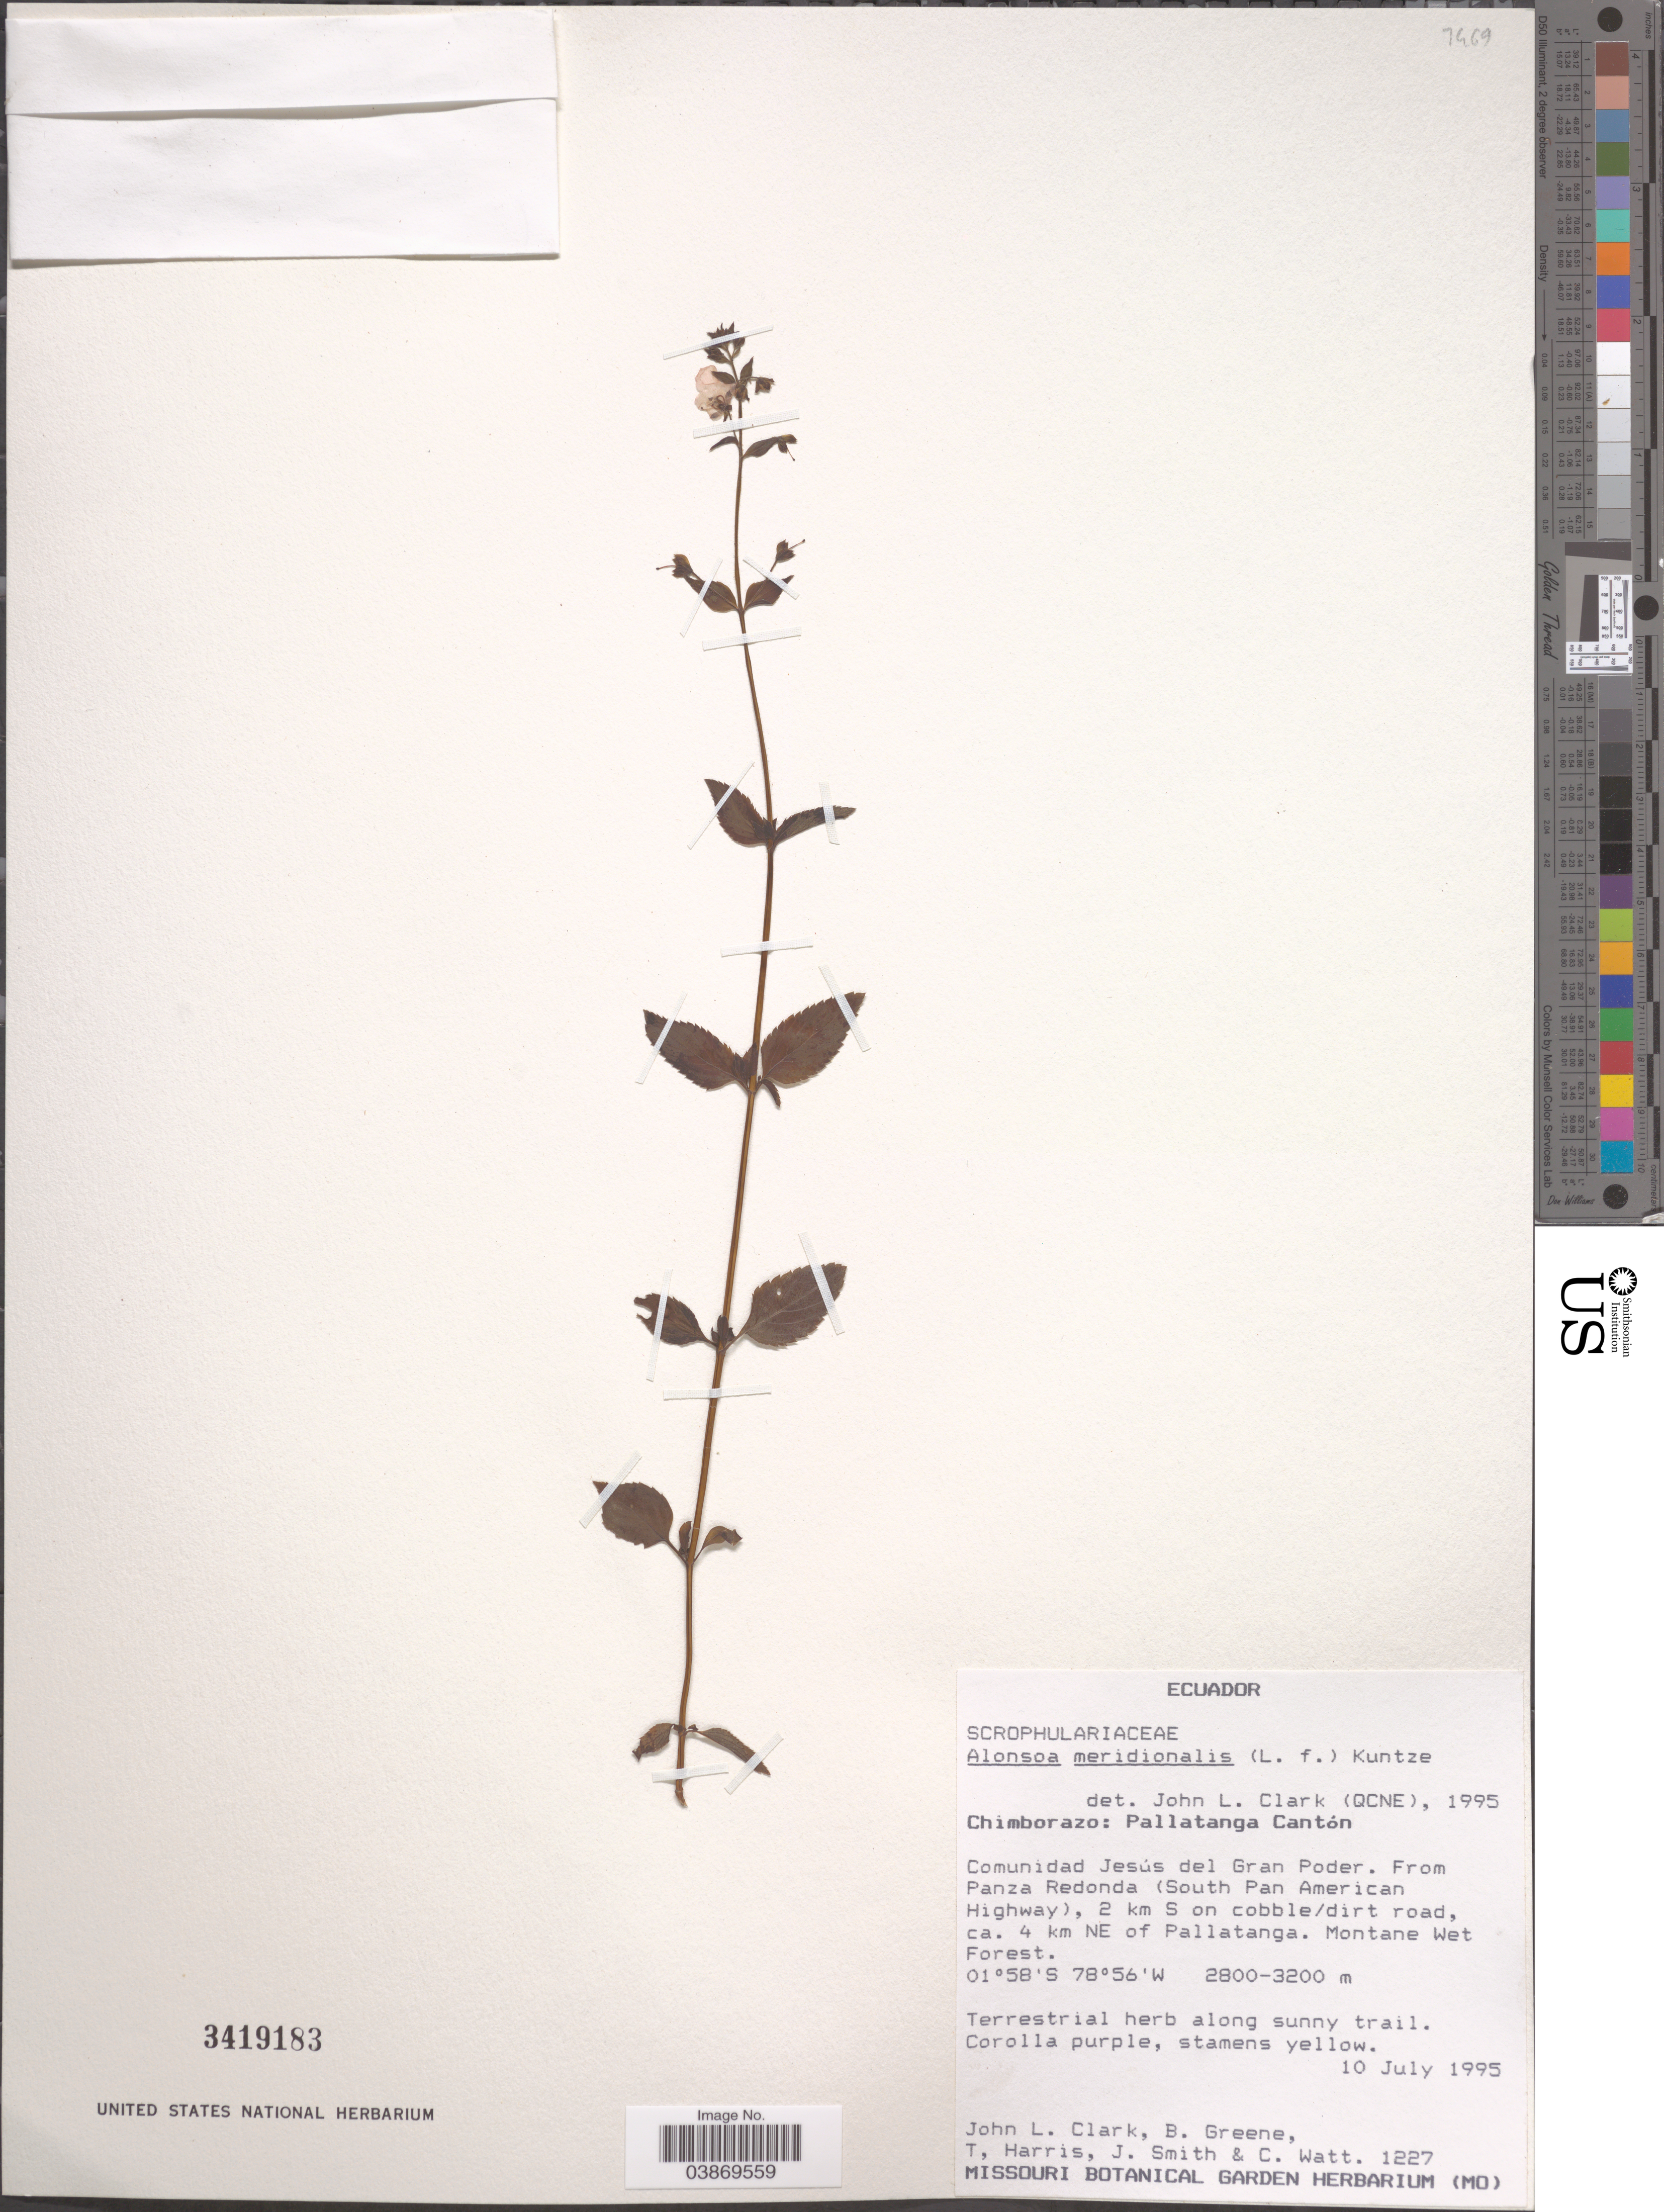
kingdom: Plantae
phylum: Tracheophyta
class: Magnoliopsida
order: Lamiales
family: Scrophulariaceae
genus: Alonsoa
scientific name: Alonsoa meridionalis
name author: (L. f.) Kuntze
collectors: J. L. Clark, B. Greene, T. Harris, J. Smith & C. Watt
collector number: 1227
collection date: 1995-07-10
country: Ecuador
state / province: Chimborazo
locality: Pallantanga Cantón. Comunidad Jesús del Gran Poder. From Panza Redonda (South Pan American Highway), 2 km S on cobble/dirt road, ca. 4 km NE of Pallatanga.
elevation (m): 2800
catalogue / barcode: US 3419183